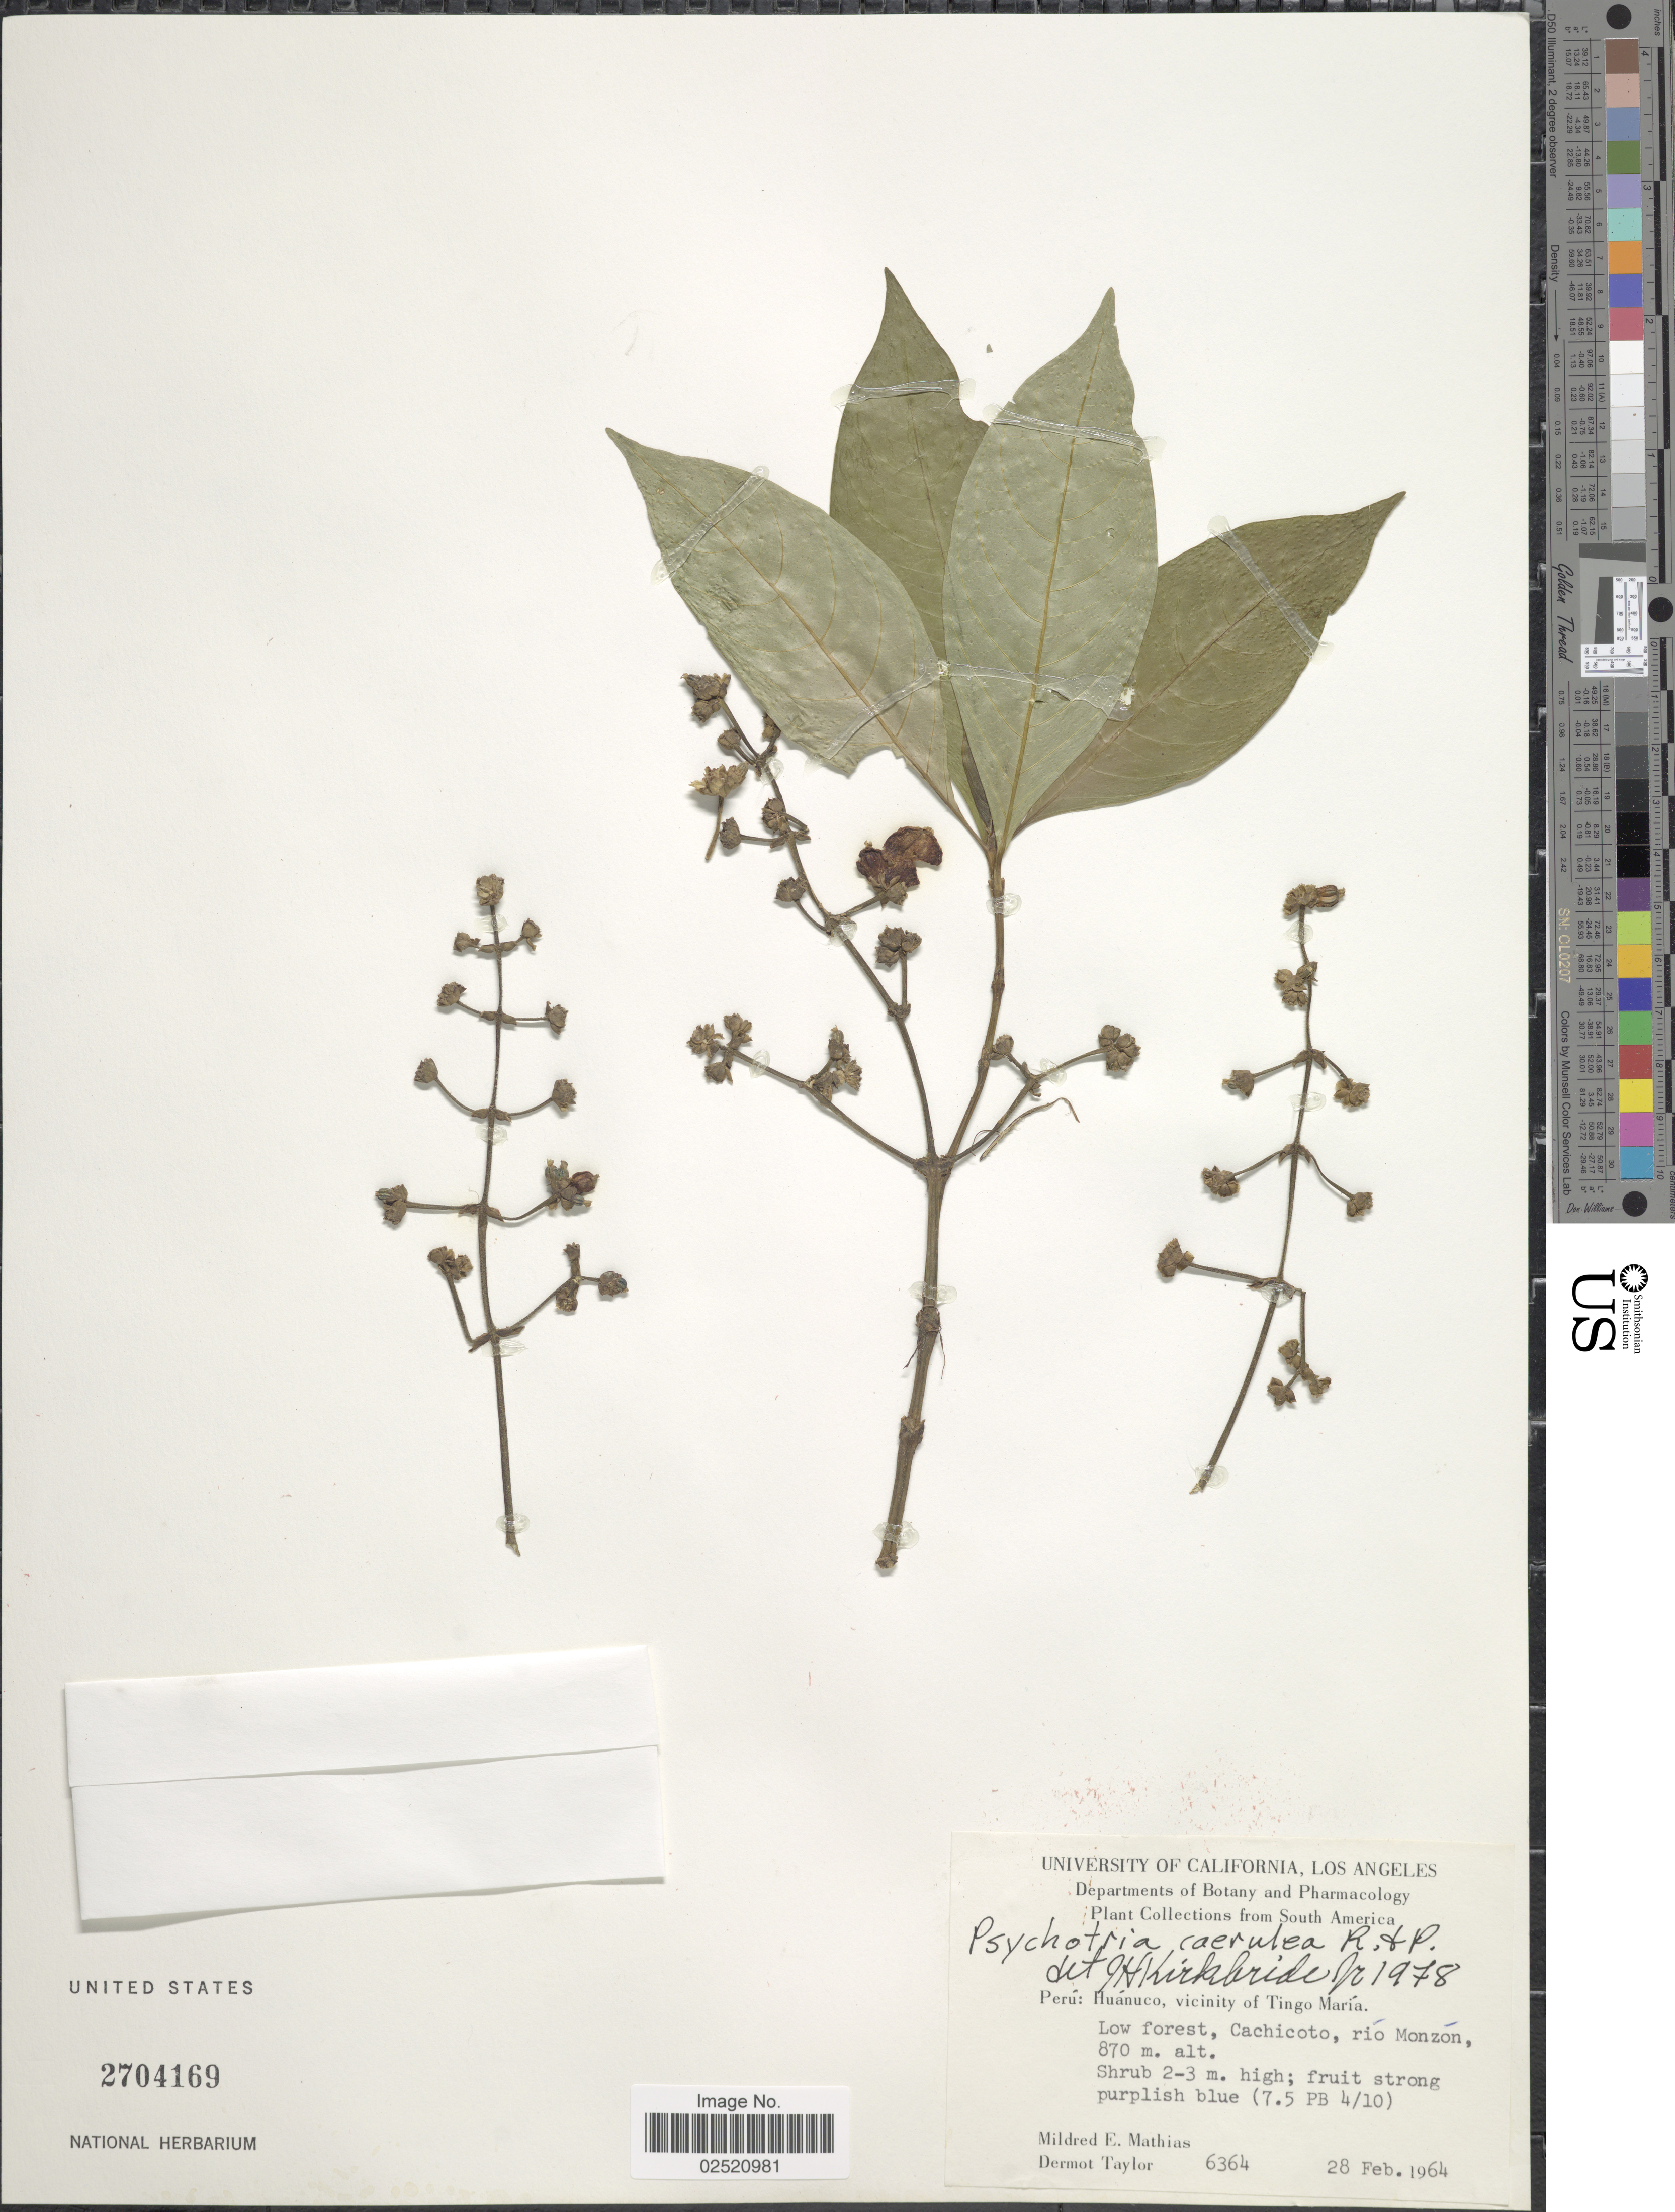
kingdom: Plantae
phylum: Tracheophyta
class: Magnoliopsida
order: Gentianales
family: Rubiaceae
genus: Psychotria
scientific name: Psychotria caerulea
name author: Ruiz & Pav.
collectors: M. E. Mathias & D. Taylor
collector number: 6364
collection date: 1964-02-28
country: Peru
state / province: Huánuco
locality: Vicinity of Tingo Maria, low forest, Cachicoto, rio Monzon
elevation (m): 870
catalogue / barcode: US 2704169